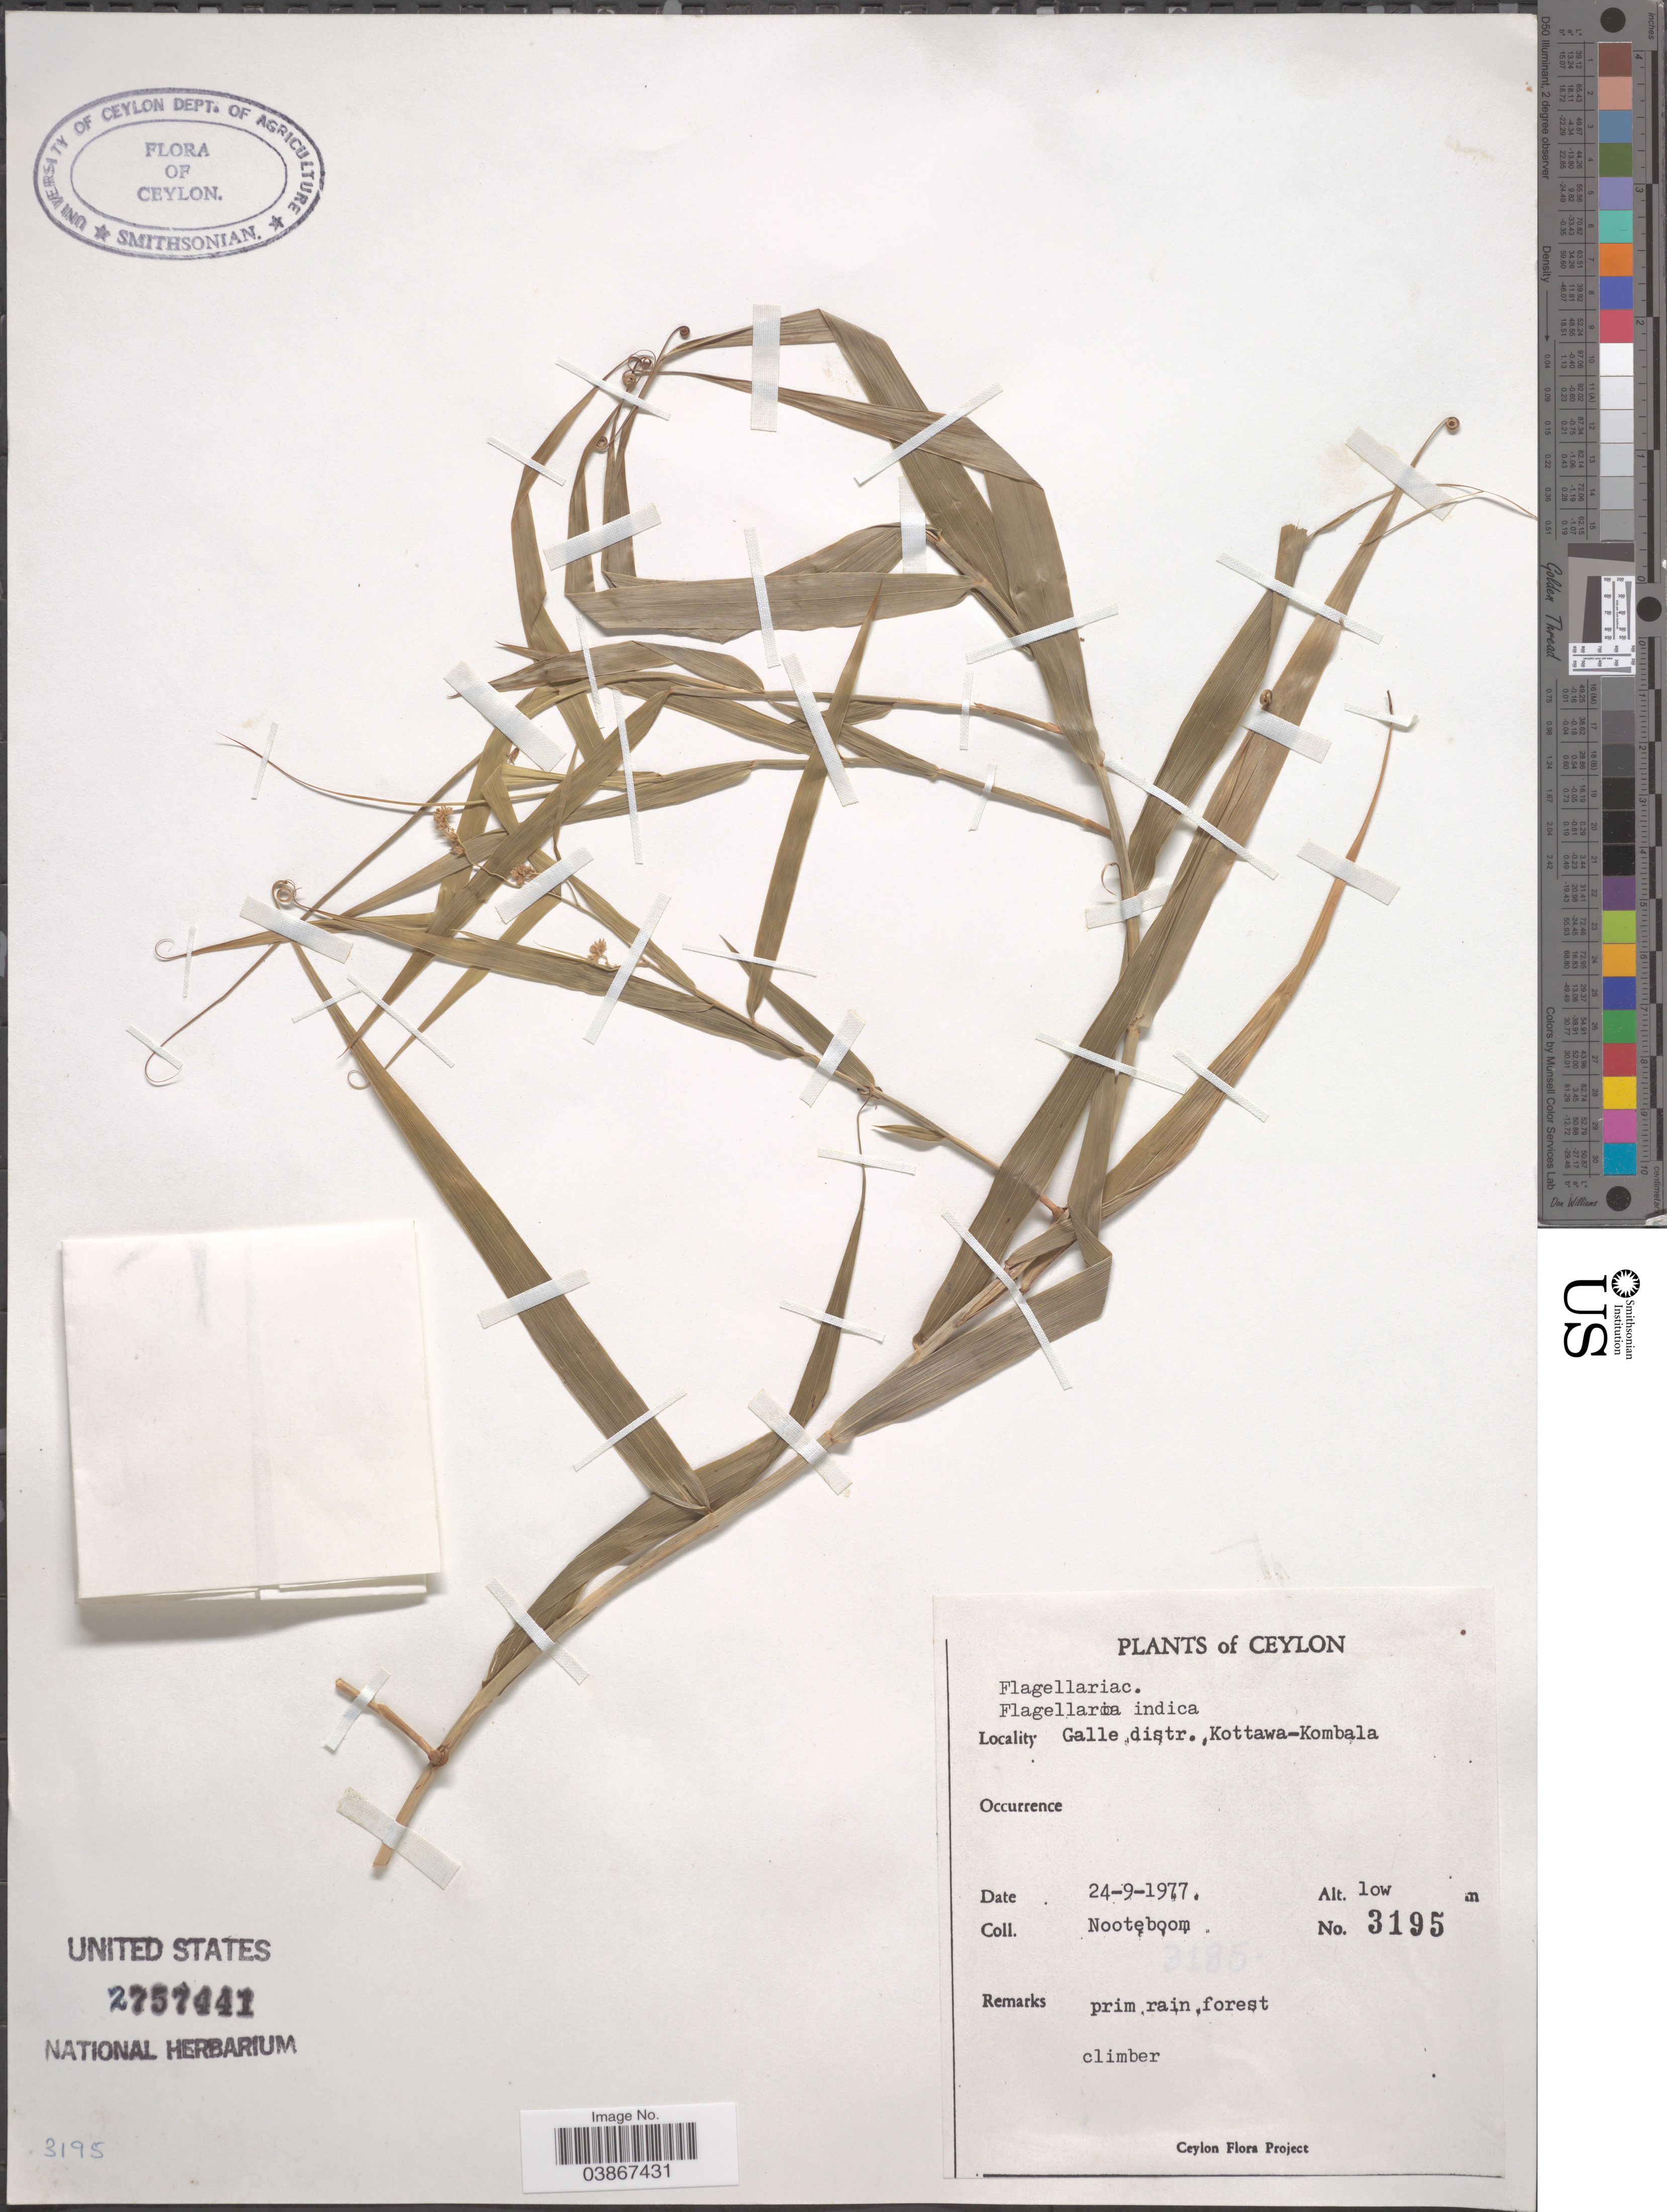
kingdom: Plantae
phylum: Tracheophyta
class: Liliopsida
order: Poales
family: Flagellariaceae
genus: Flagellaria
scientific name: Flagellaria indica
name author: L.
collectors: Nooteboom, --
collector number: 3195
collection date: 1977-09-24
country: Sri Lanka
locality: Ceylon. Galle distr., Kottawa-Kombala.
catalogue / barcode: US 2757441